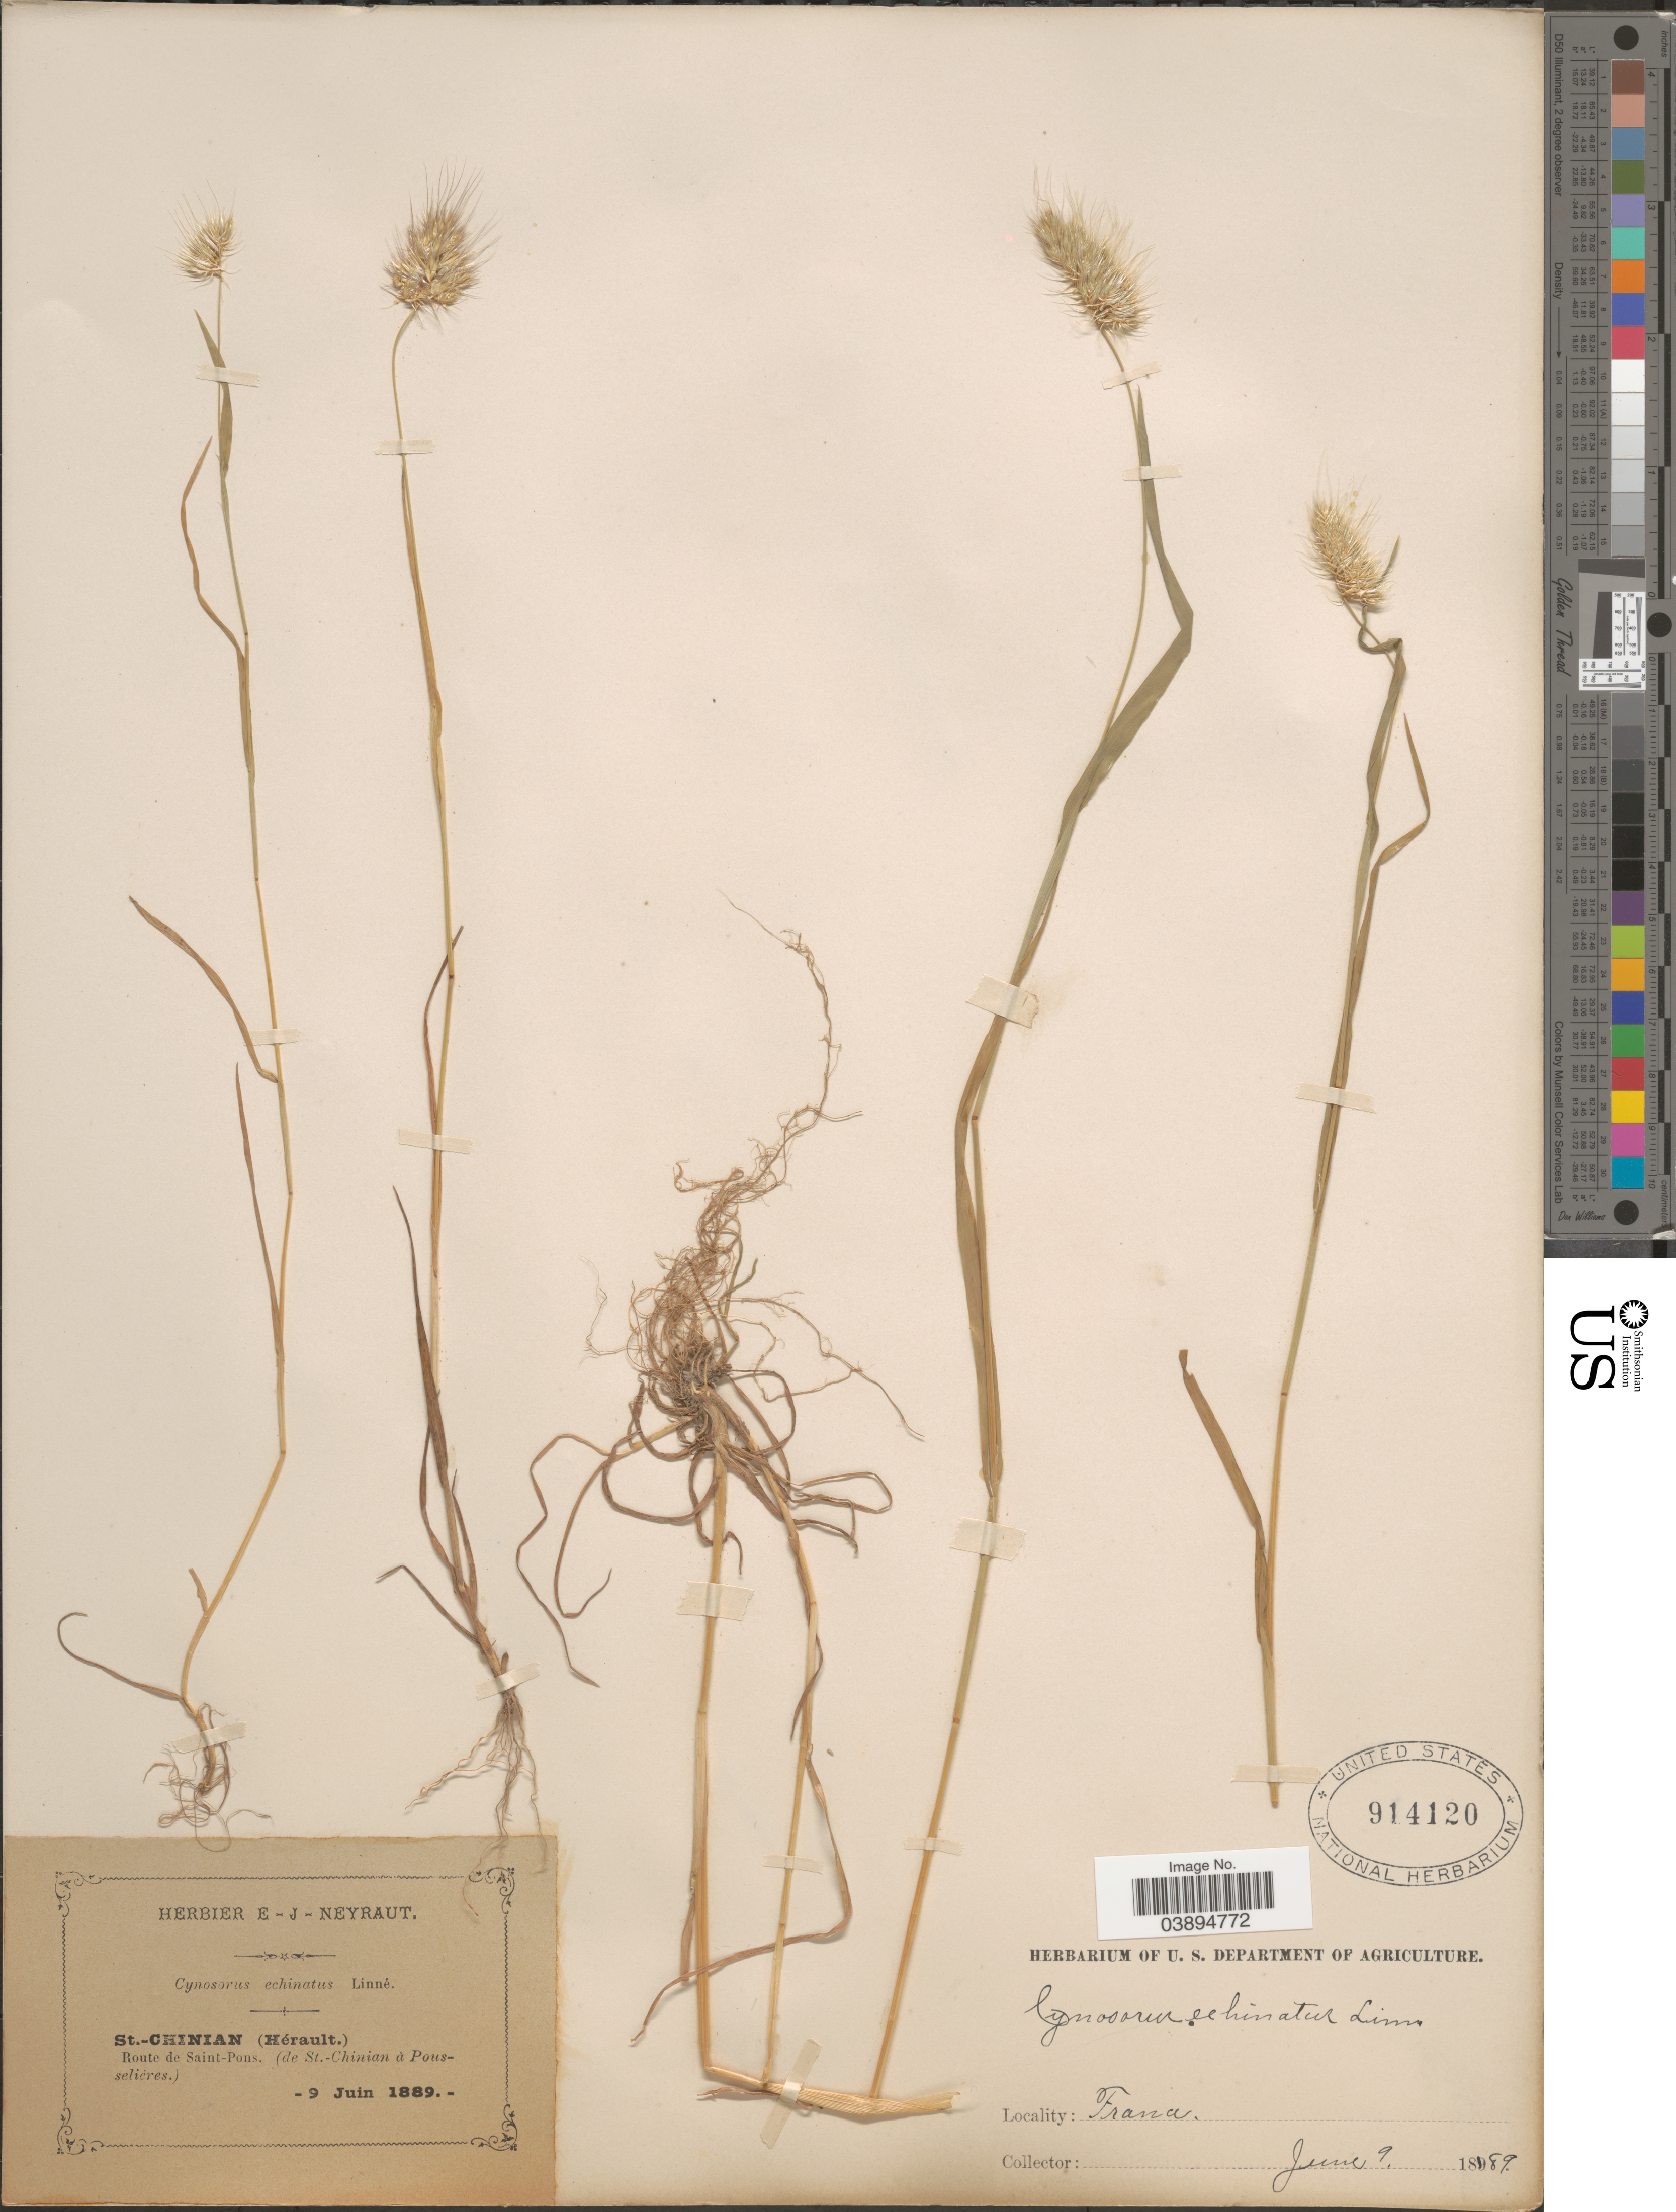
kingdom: Plantae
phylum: Tracheophyta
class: Liliopsida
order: Poales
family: Poaceae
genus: Cynosurus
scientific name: Cynosurus echinatus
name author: L.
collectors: ex herb. E. J. Neyraut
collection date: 1889-06-09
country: France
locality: St.-Chinian (Hérault.) Route de Saint-Pons. (de St.-Chinian à Pous-selières.).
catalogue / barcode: US 914120